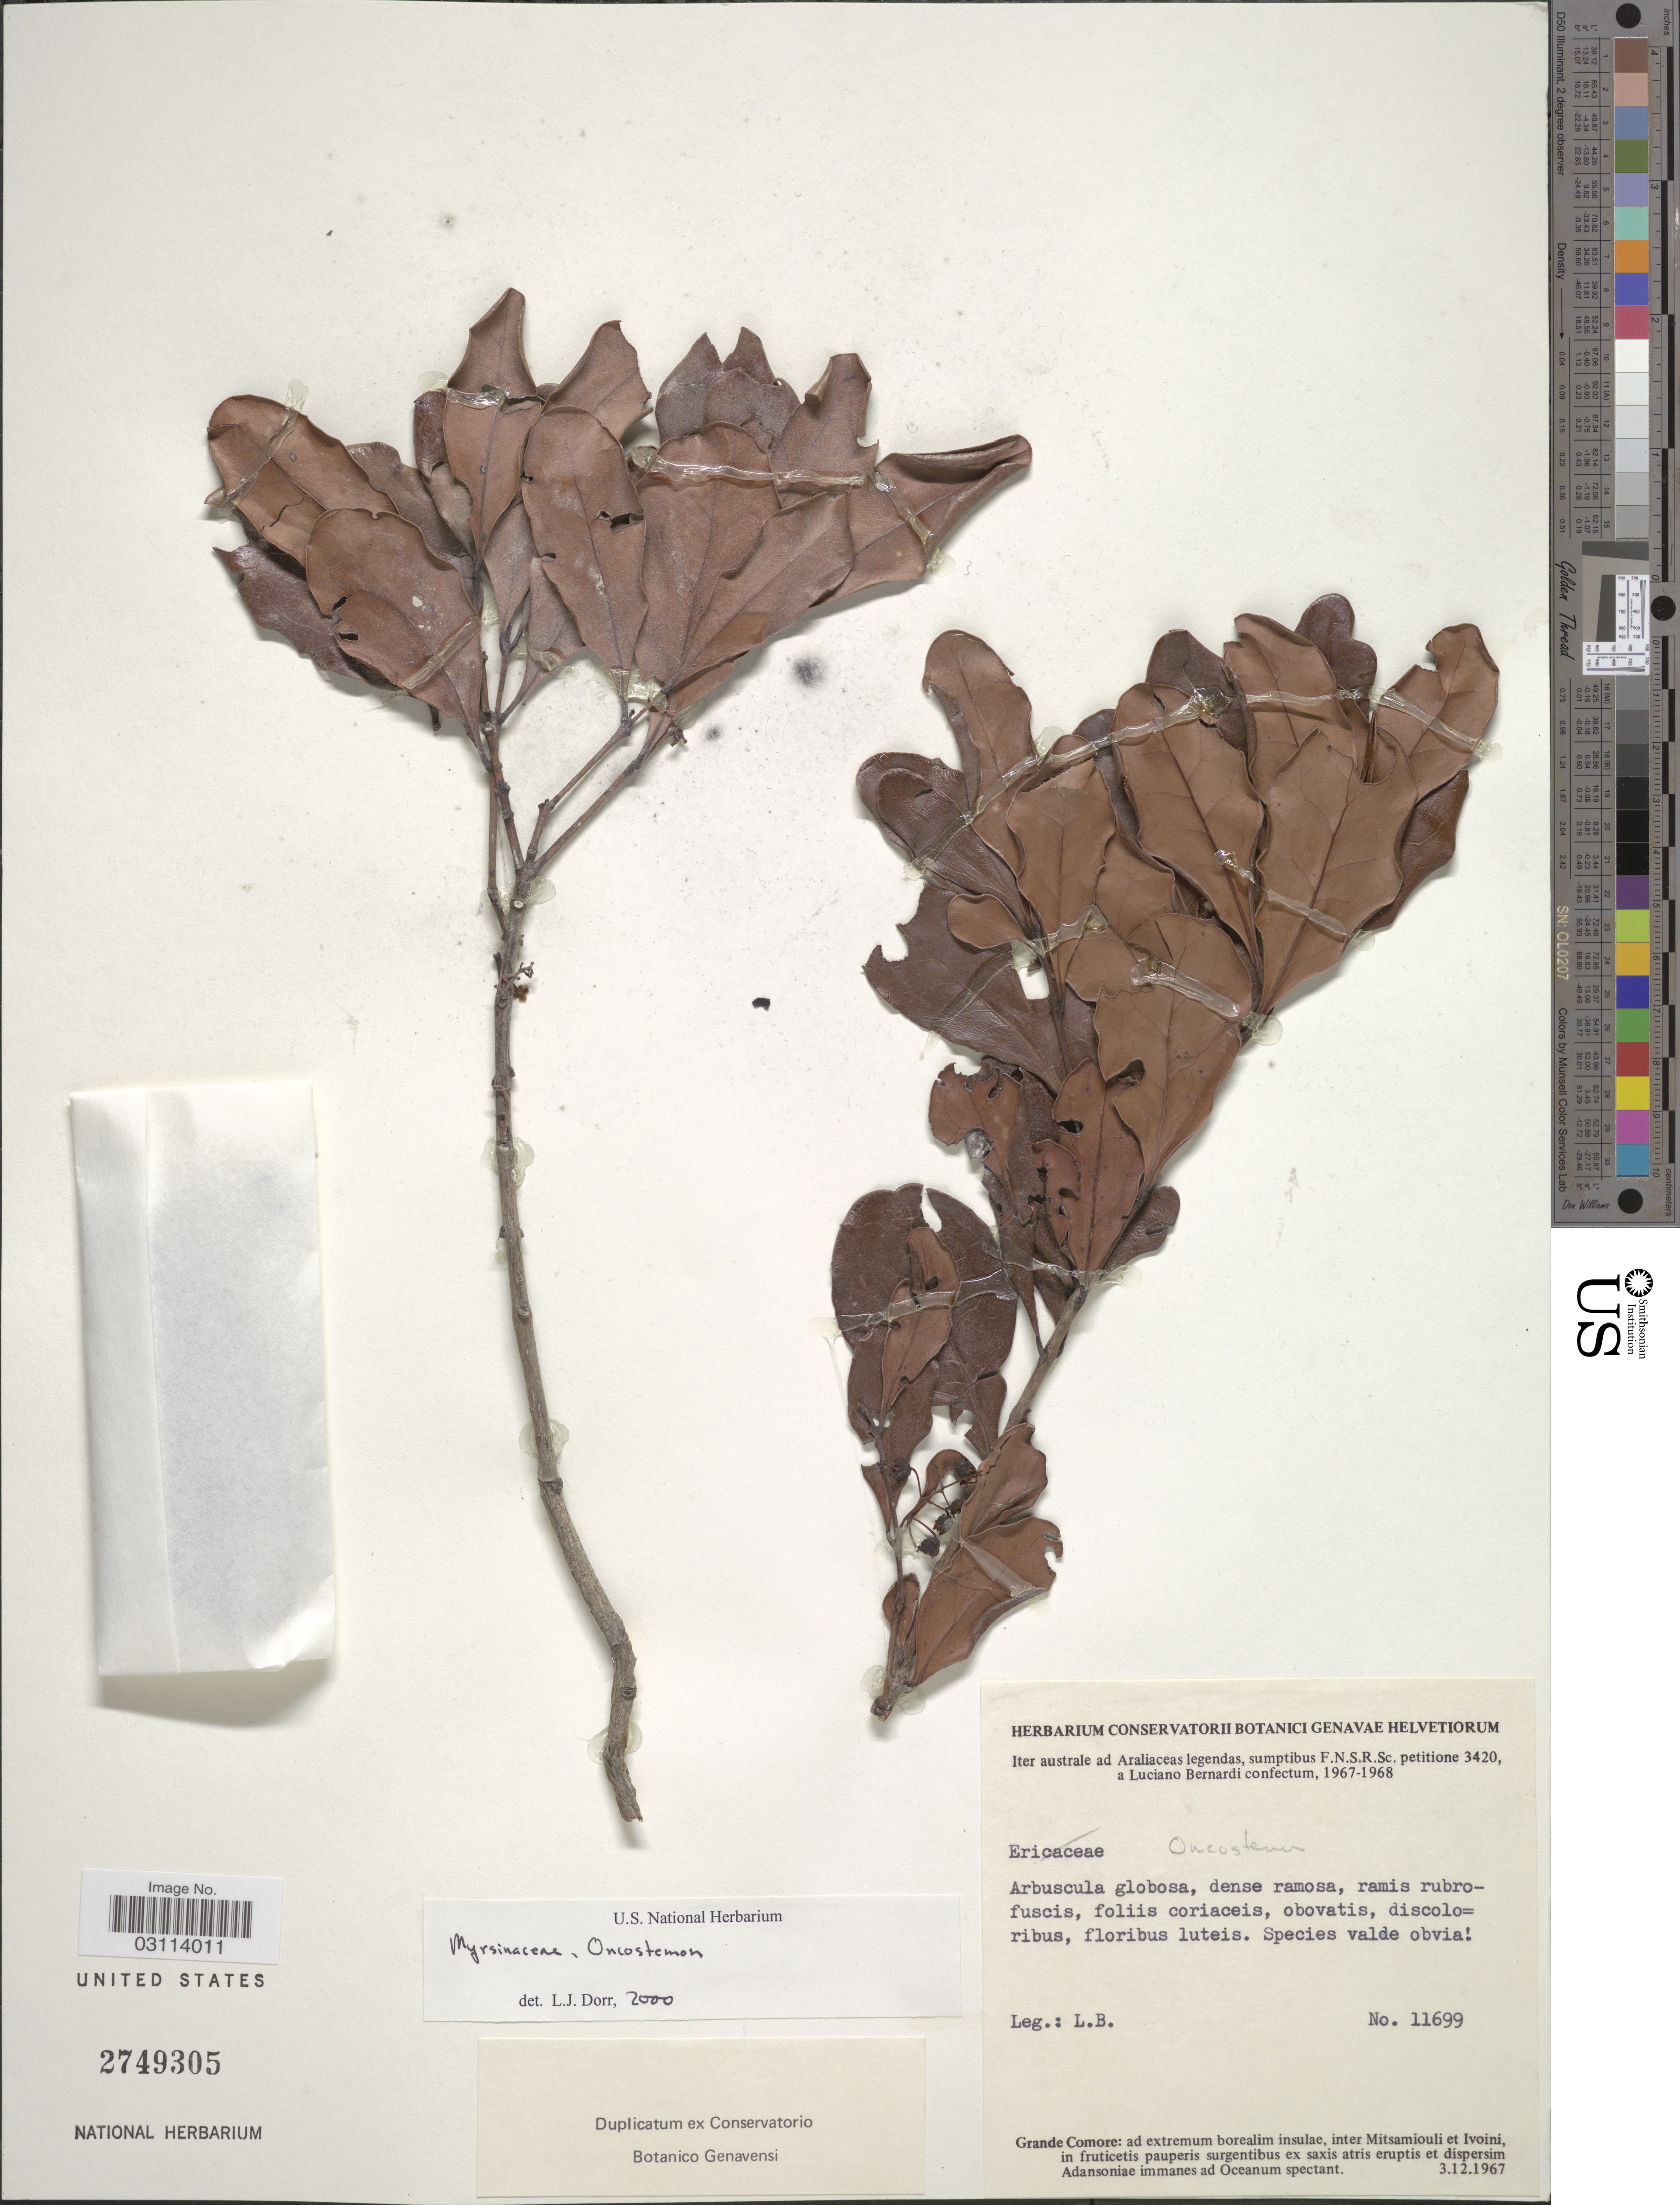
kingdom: Plantae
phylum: Tracheophyta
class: Magnoliopsida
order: Ericales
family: Primulaceae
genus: Oncostemon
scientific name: Oncostemon sp.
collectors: L. Bernardi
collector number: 11699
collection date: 1967-12-03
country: Comoros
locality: Grande Comore: ad extremum borealim insulae, inter Mitsamiouli et Ivoini, in fruticetis pauperis surgentibus ex saxis atris eruptis et dispersim Adansoniae immanes ad Oceanum spectant.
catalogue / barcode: US 2749305